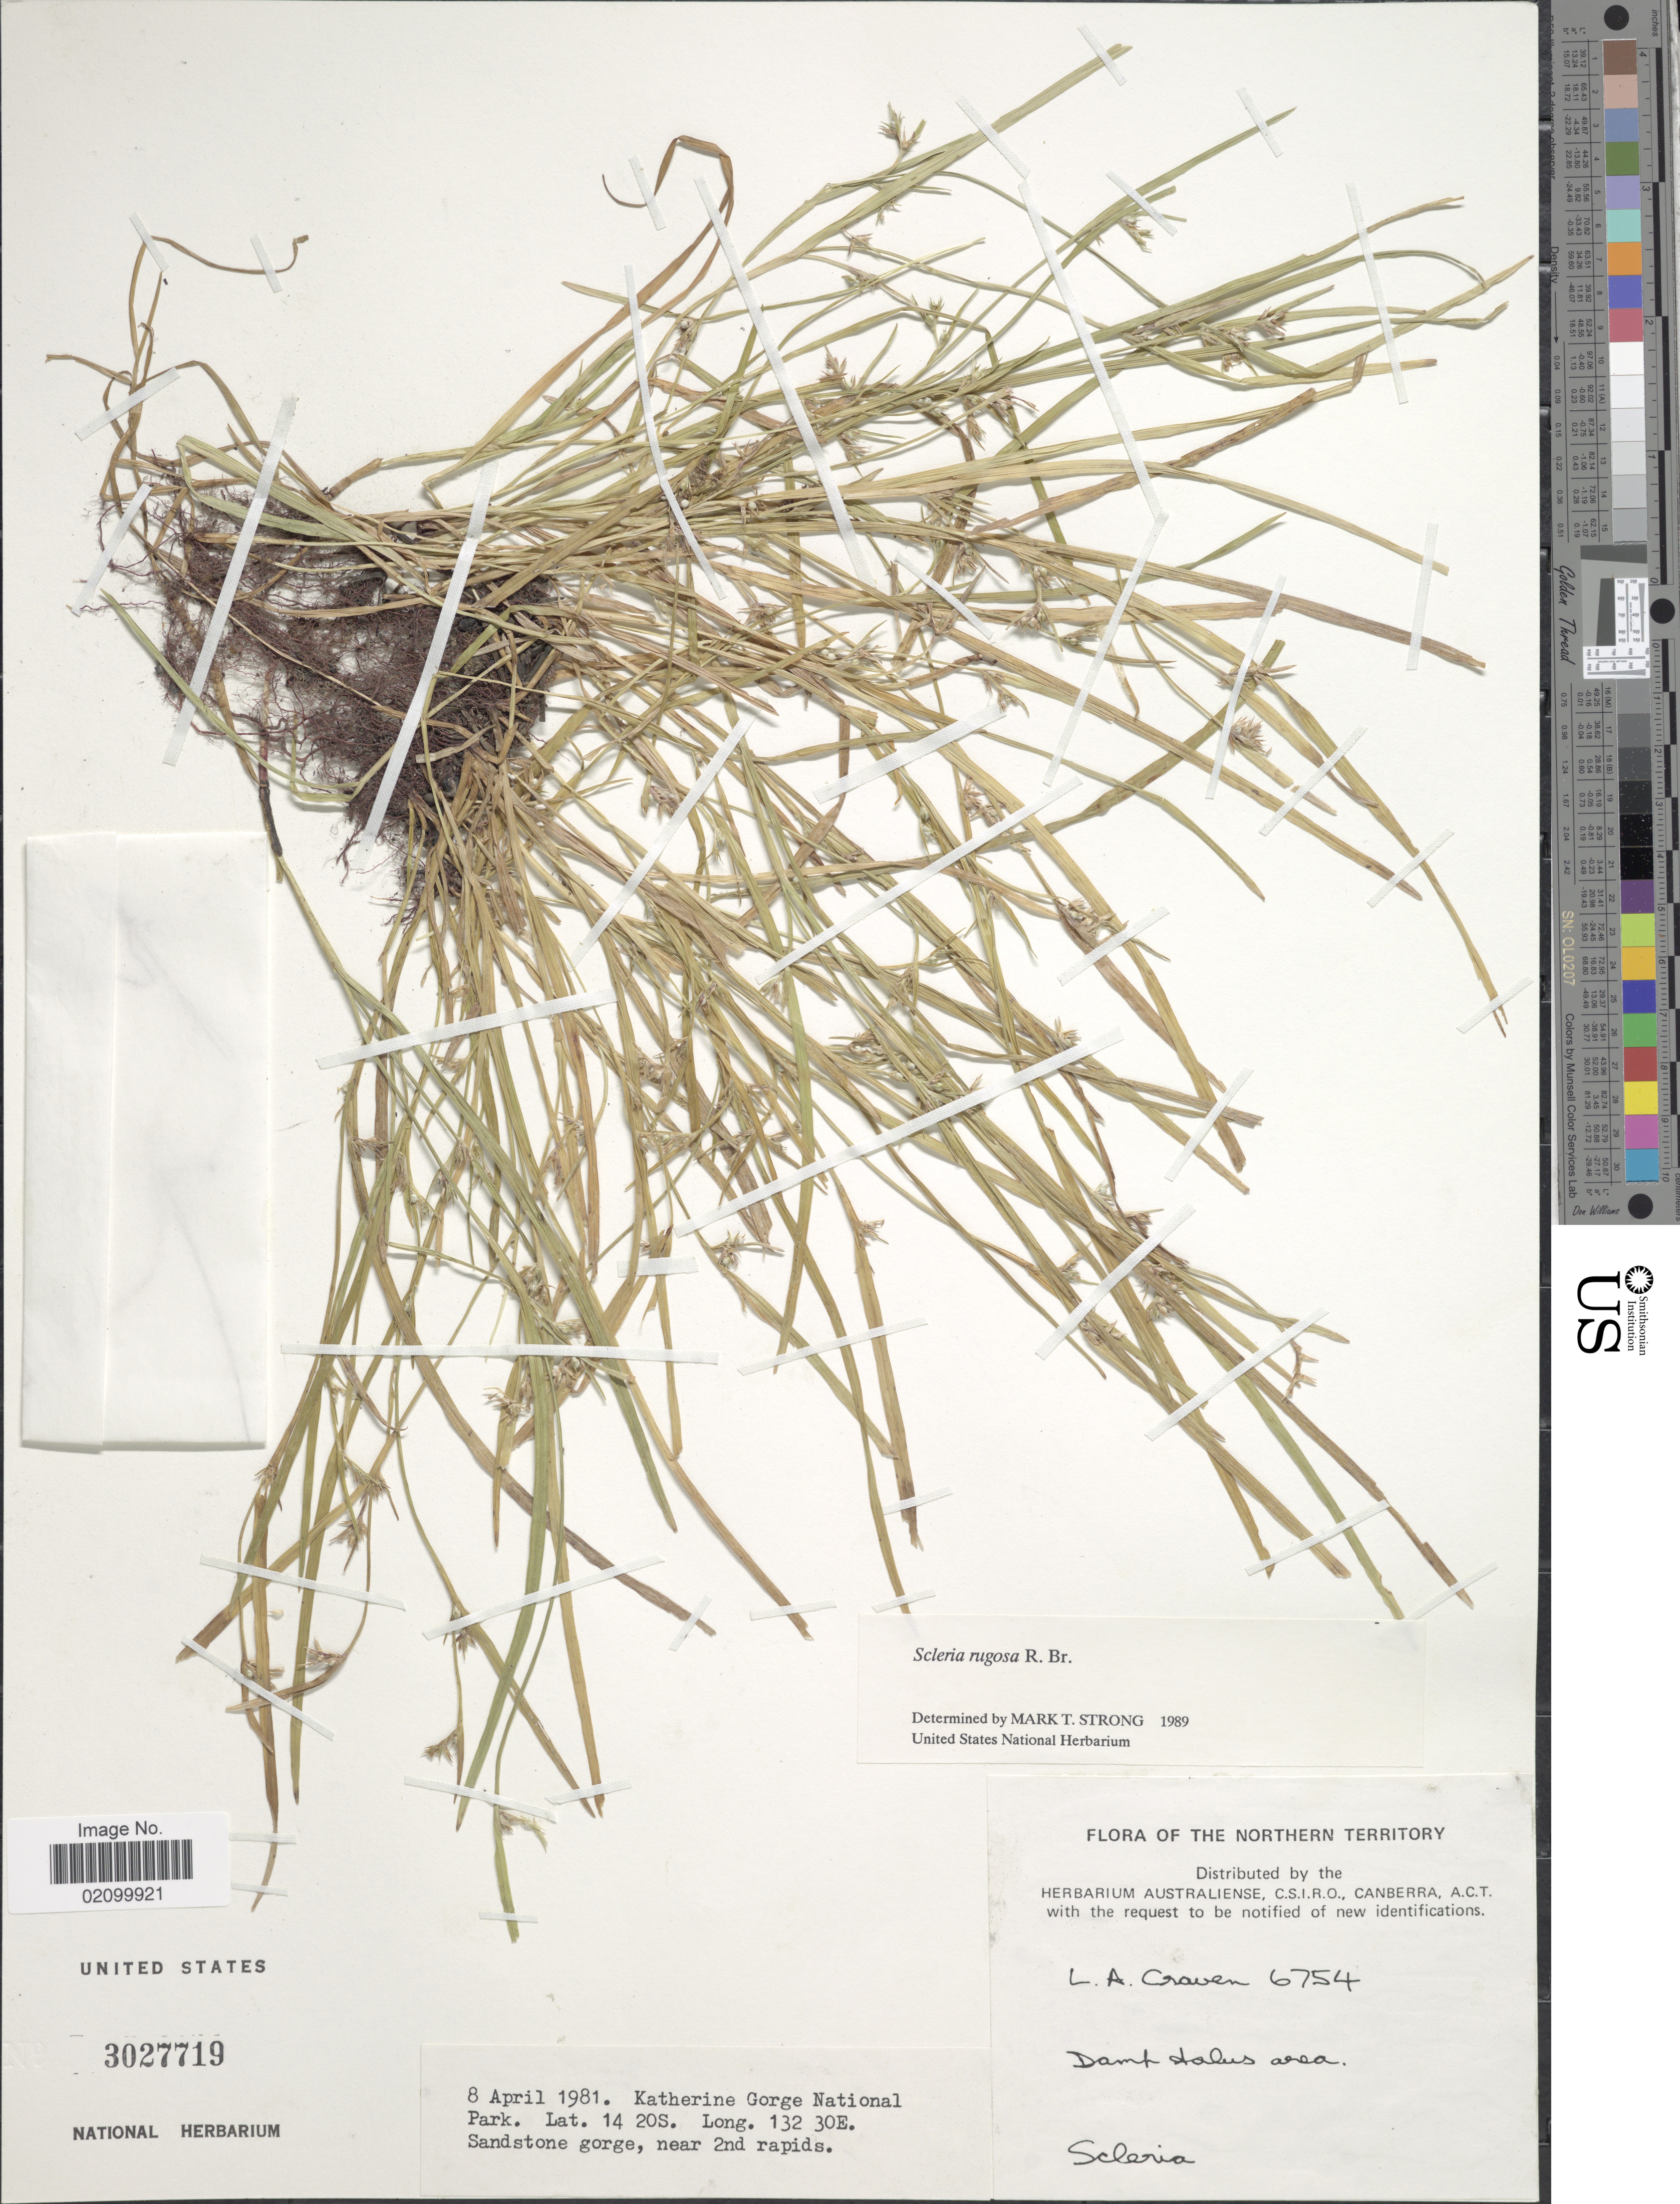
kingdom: Plantae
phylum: Tracheophyta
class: Liliopsida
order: Poales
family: Cyperaceae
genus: Scleria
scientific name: Scleria rugosa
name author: R. Br.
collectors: L. A. Craven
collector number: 6754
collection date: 1981-04-08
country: Australia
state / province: Northern Territory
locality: Katherine Gorge National Park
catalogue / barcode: US 3027719